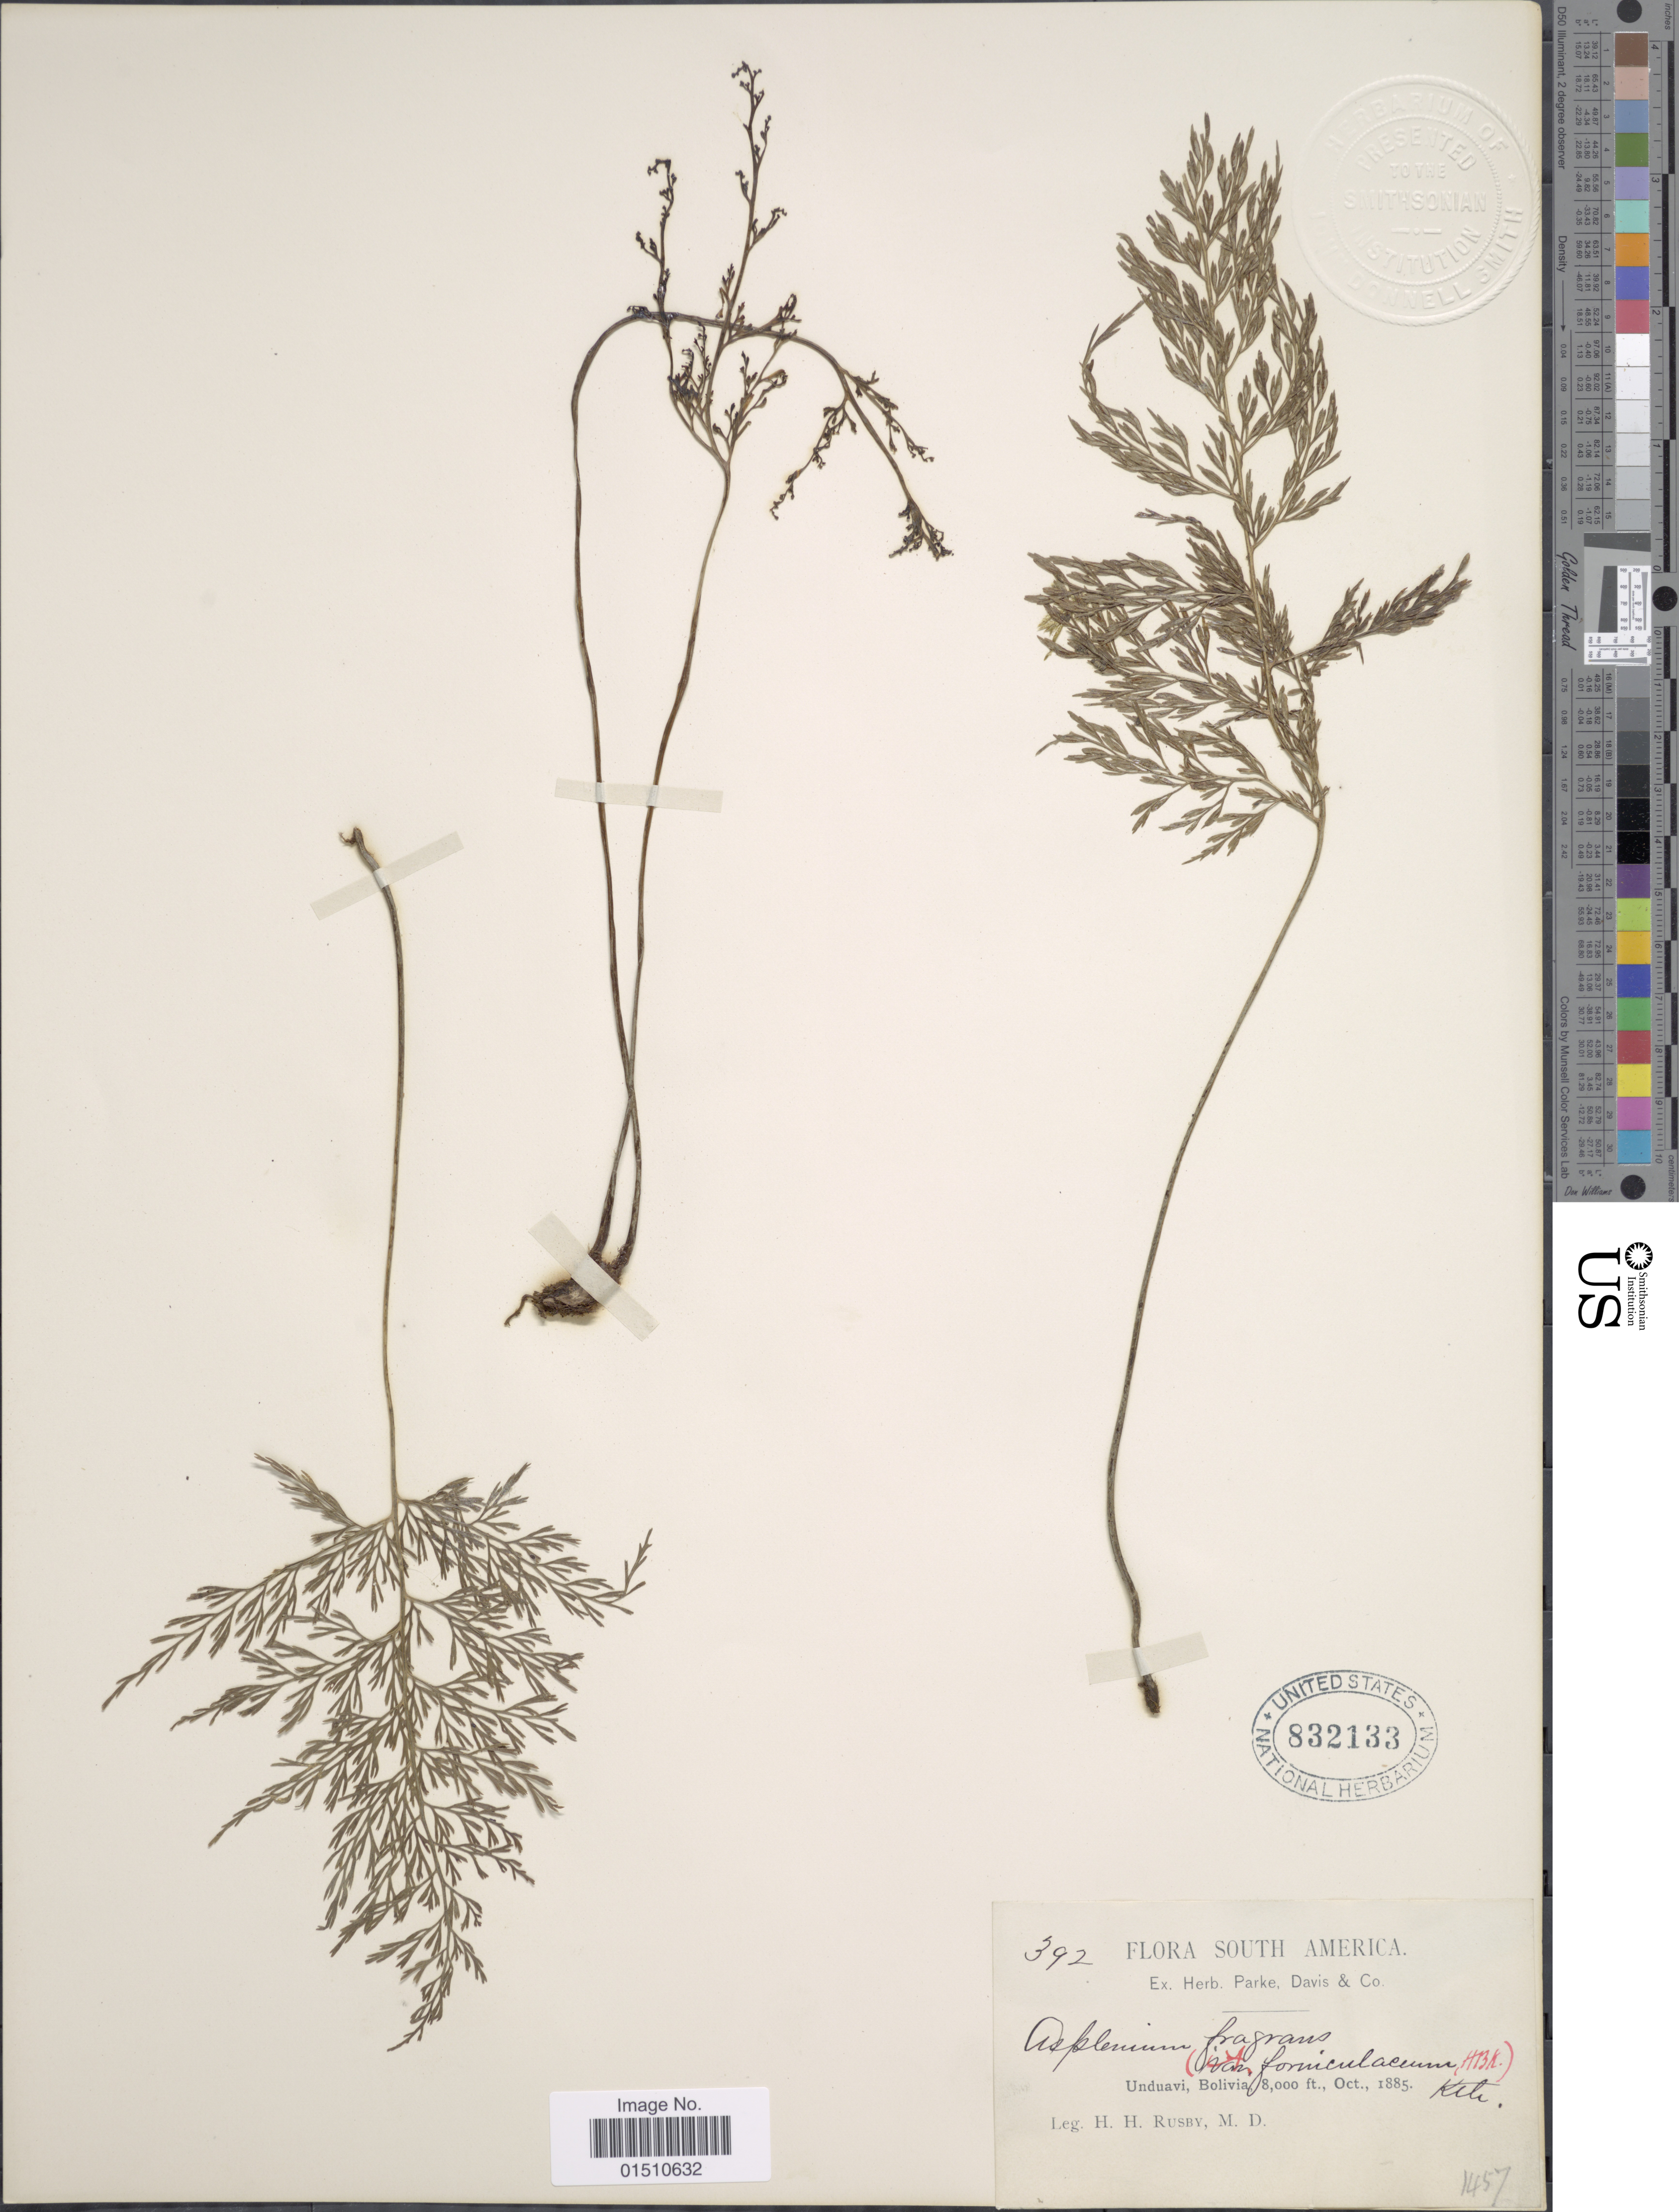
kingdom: Plantae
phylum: Tracheophyta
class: Polypodiopsida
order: Polypodiales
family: Aspleniaceae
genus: Asplenium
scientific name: Asplenium cuspidatum var. foeniculaceum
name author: (Kunth) C.V. Morton & Lellinger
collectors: H. H. Rusby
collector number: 392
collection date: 1885-10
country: Bolivia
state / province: La Paz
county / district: Nor Yungas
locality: Unduavi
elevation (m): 2438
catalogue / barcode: US 832133